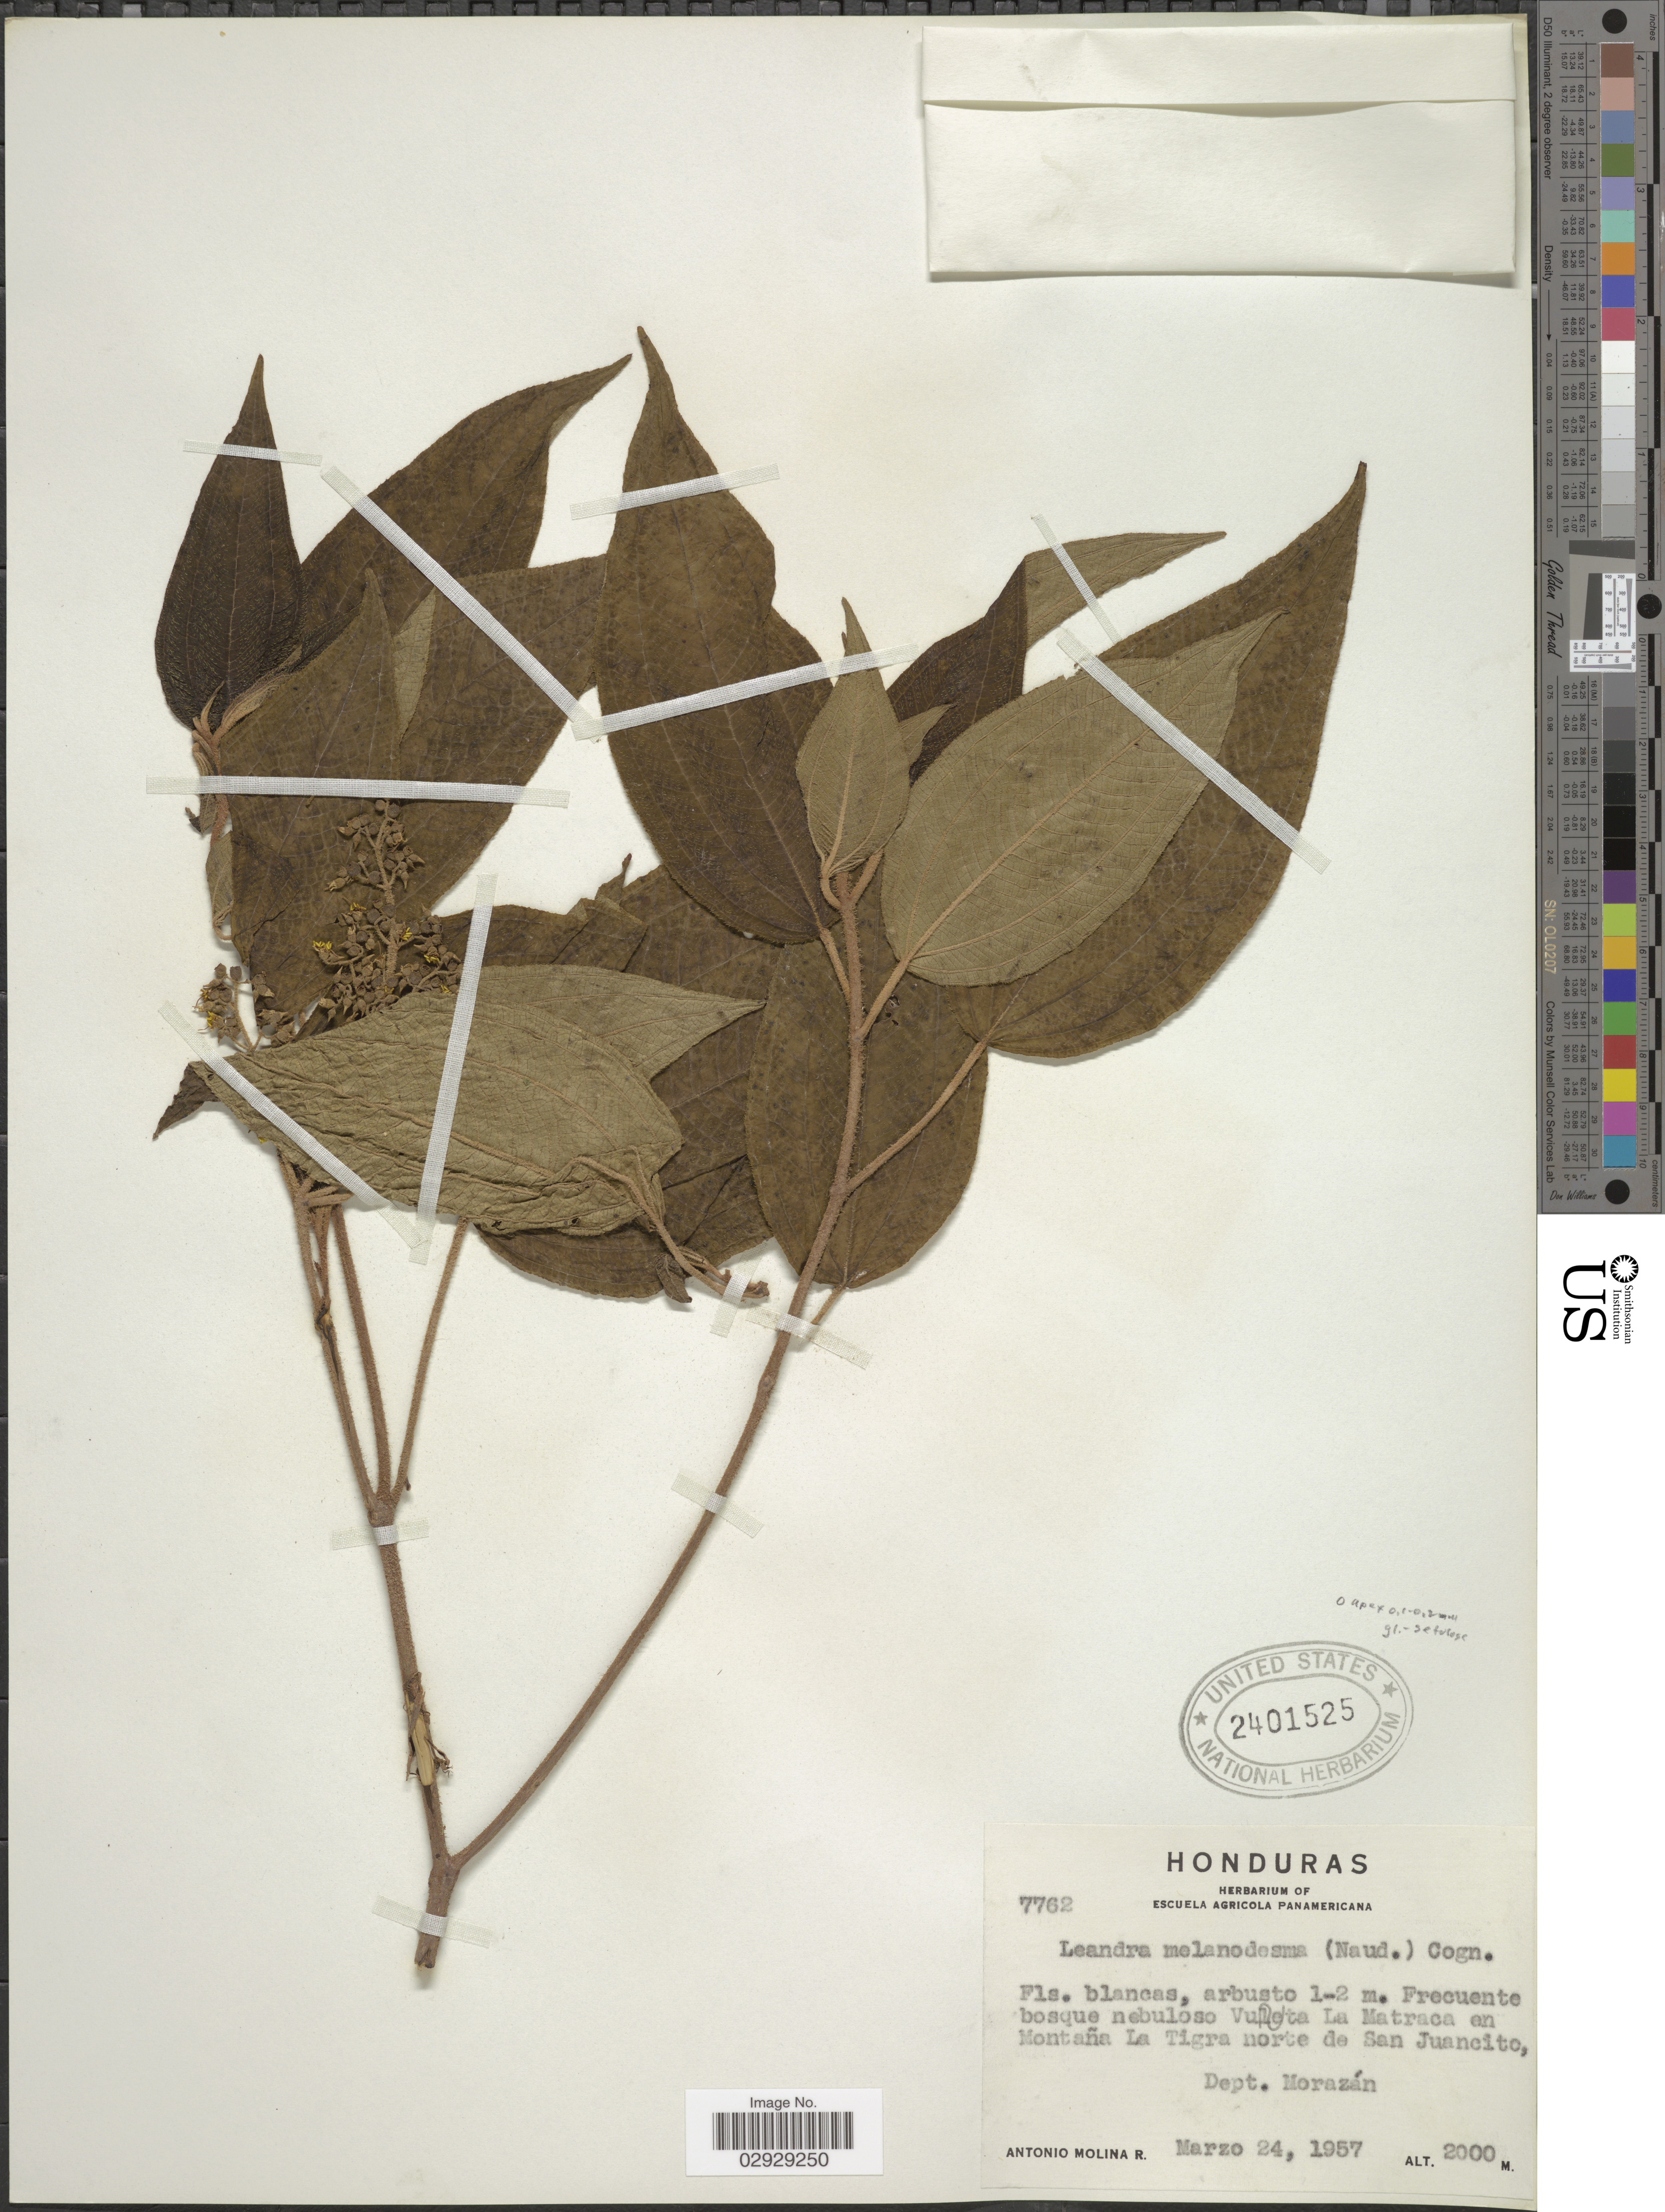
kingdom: Plantae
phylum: Tracheophyta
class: Magnoliopsida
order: Myrtales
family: Melastomataceae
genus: Leandra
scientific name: Leandra melanodesma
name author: (Naudin) Cogn.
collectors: A. Molina R.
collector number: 7762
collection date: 1957-03-24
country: Honduras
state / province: Fco. Morazán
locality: Vuelta La Matraca en Montaña La Tigra norte de San Juancito, Dept. Morazán.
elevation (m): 2000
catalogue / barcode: US 2401525